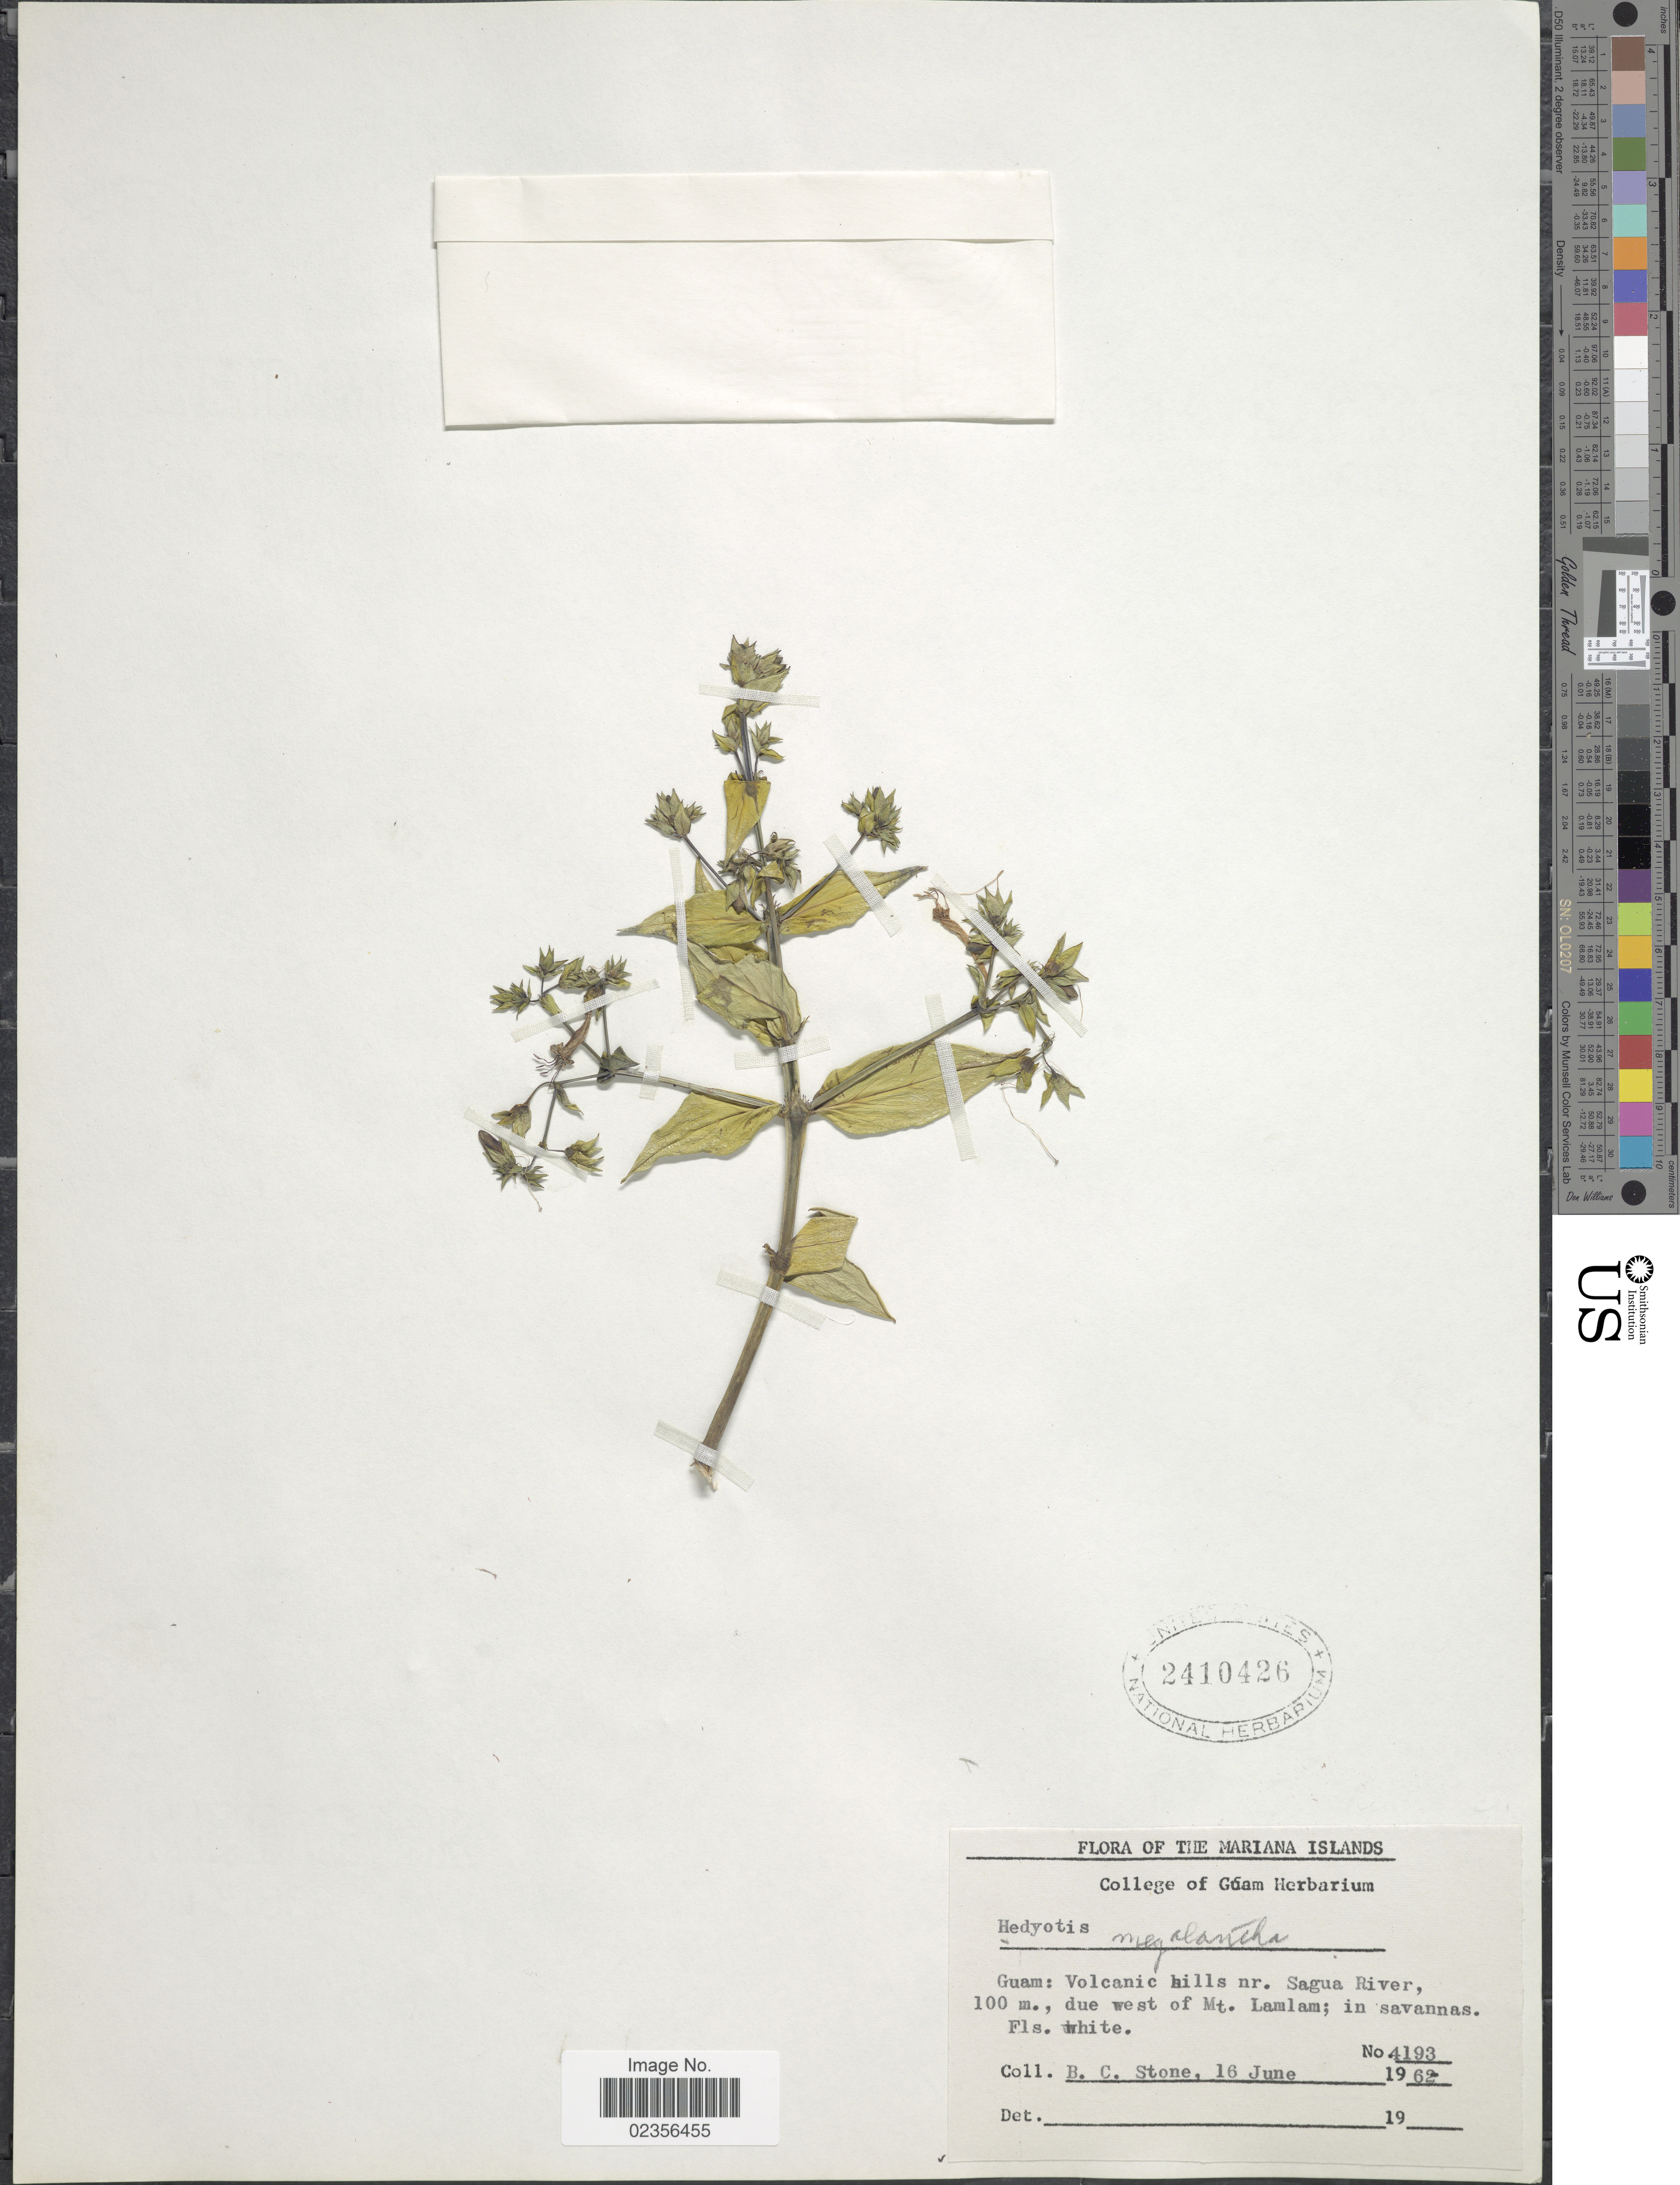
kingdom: Plantae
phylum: Tracheophyta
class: Magnoliopsida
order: Gentianales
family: Rubiaceae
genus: Hedyotis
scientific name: Hedyotis megalantha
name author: Merr.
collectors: B. C. Stone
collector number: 4193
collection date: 1962-06-16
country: Guam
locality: Mariana Islands. Volcanic hills nr. Sagua River, 100 m. due west of Mt. Lamlam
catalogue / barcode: US 2410426